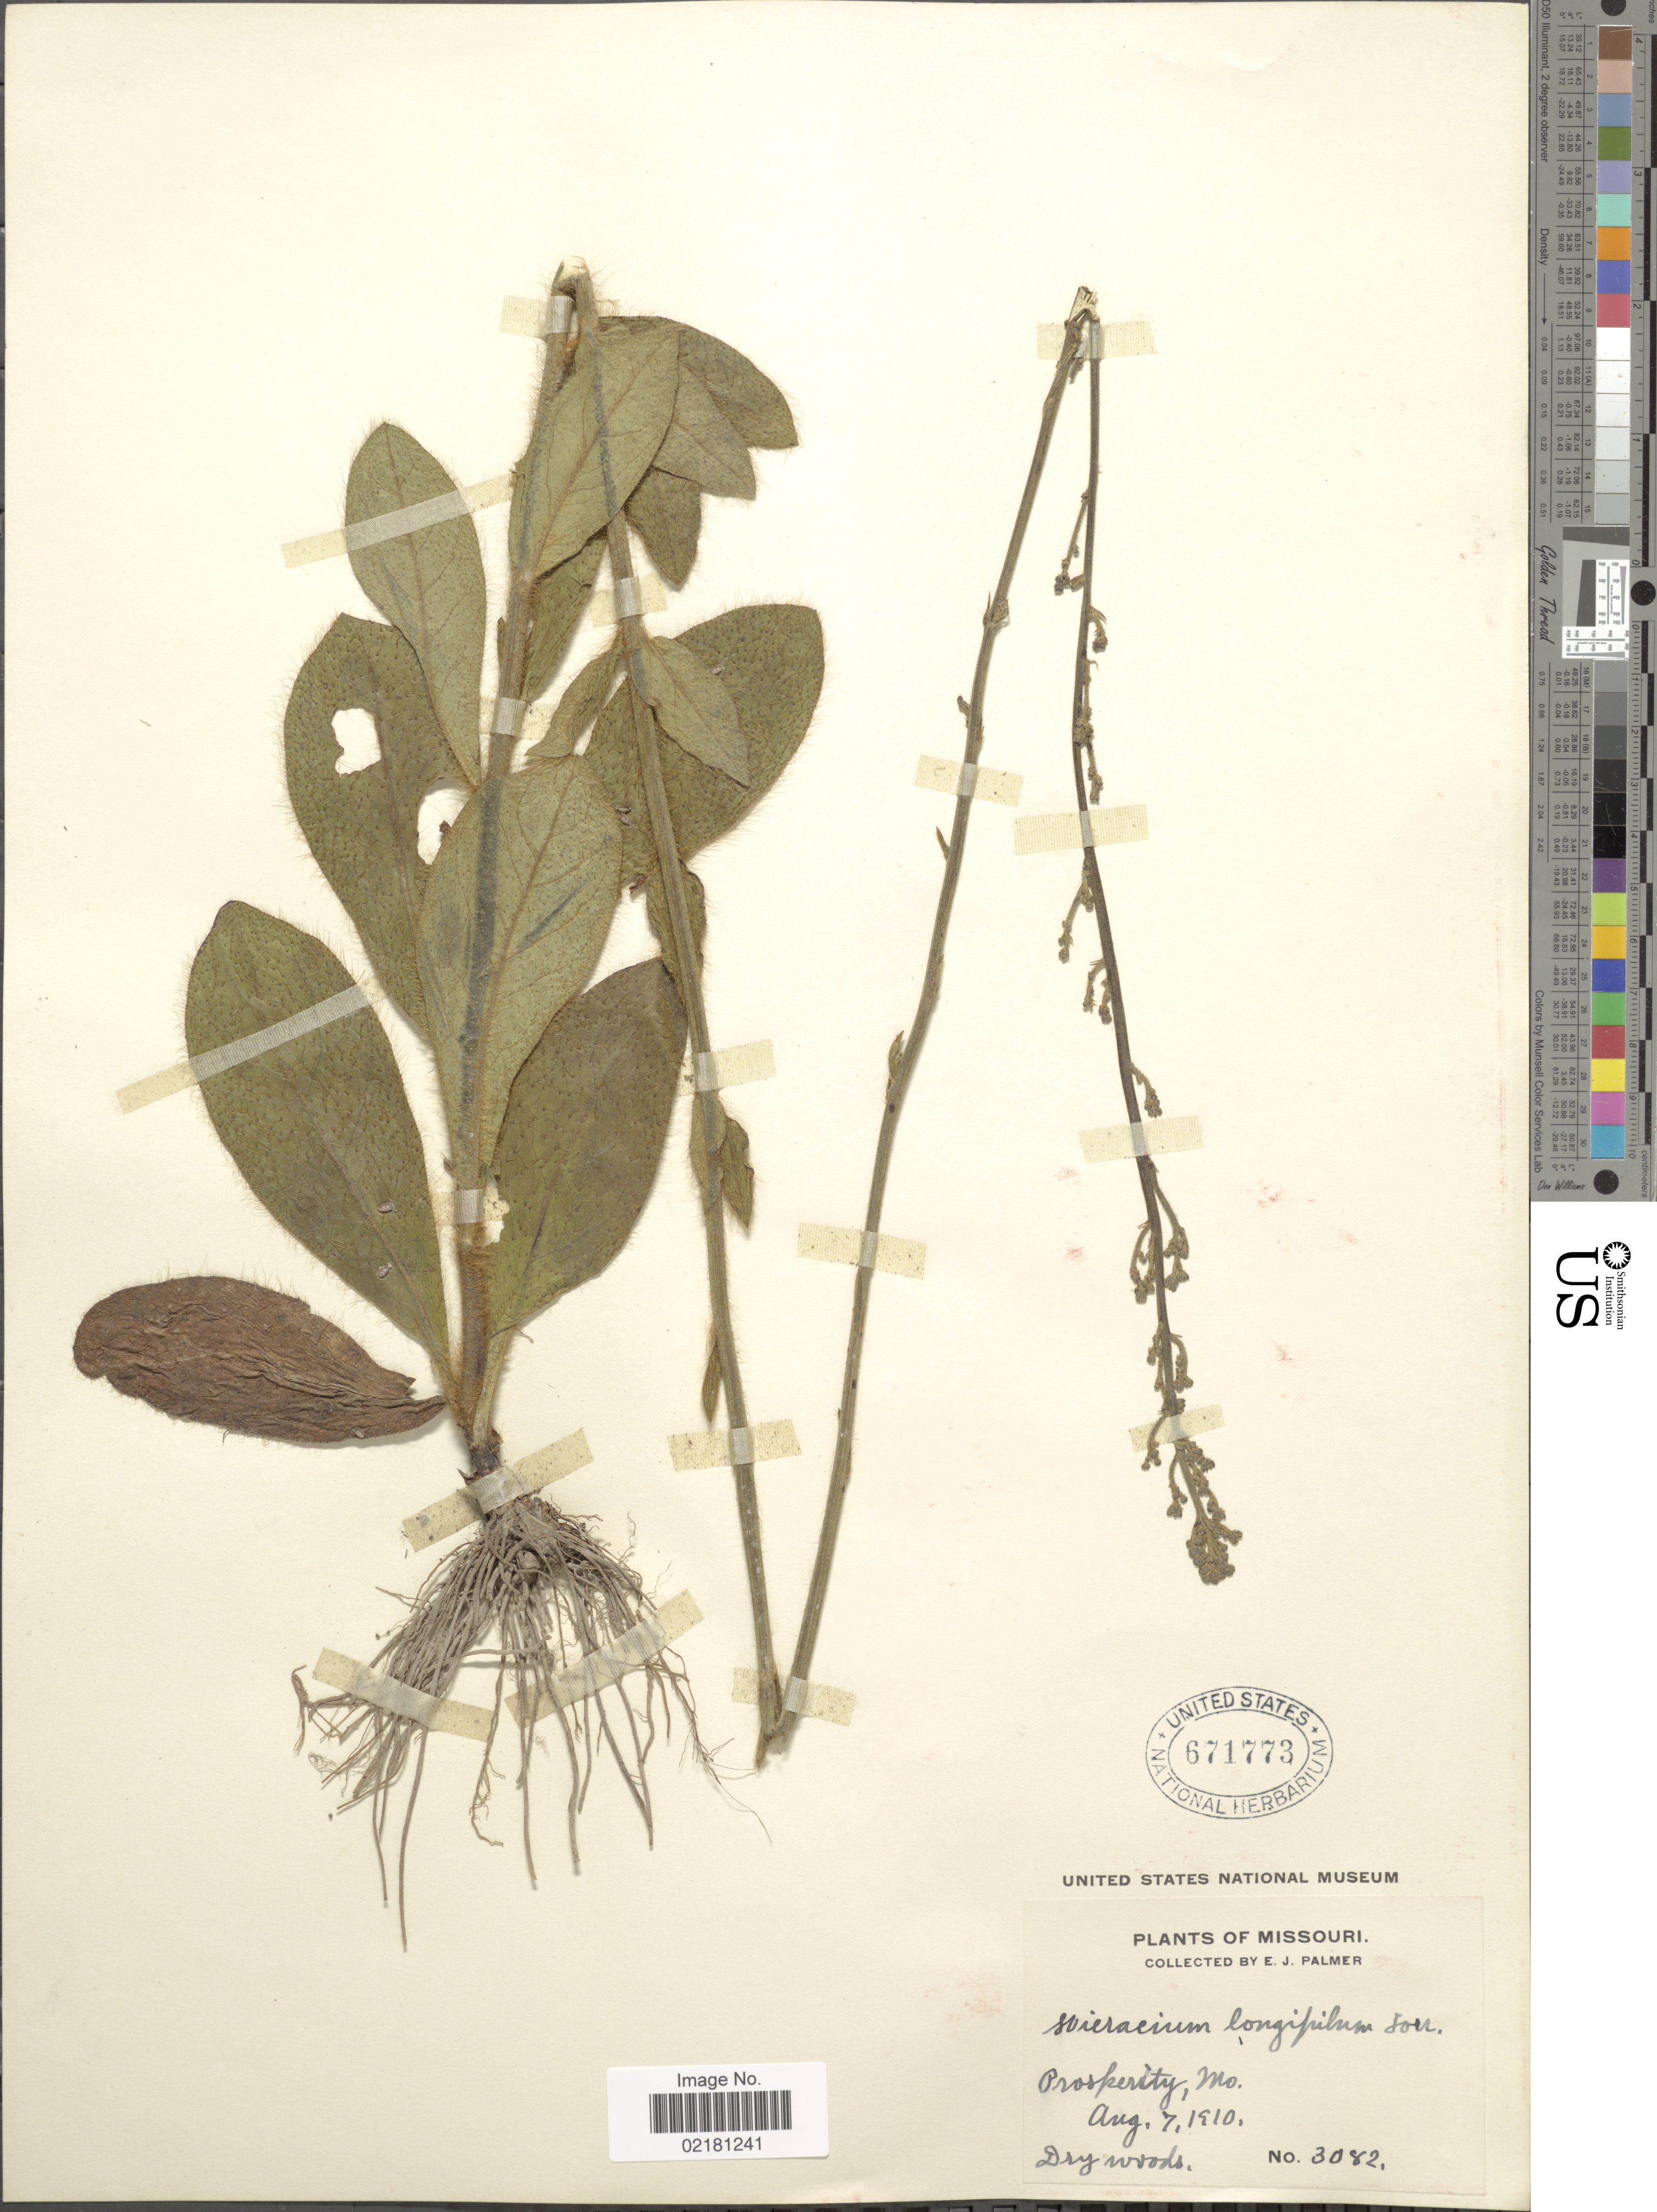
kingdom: Plantae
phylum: Tracheophyta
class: Magnoliopsida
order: Asterales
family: Asteraceae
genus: Hieracium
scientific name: Hieracium repandulare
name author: Druce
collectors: E. J. Palmer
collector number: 3082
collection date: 1910-08-07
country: United States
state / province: Missouri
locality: Prosperity, Mo.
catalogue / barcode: US 671773